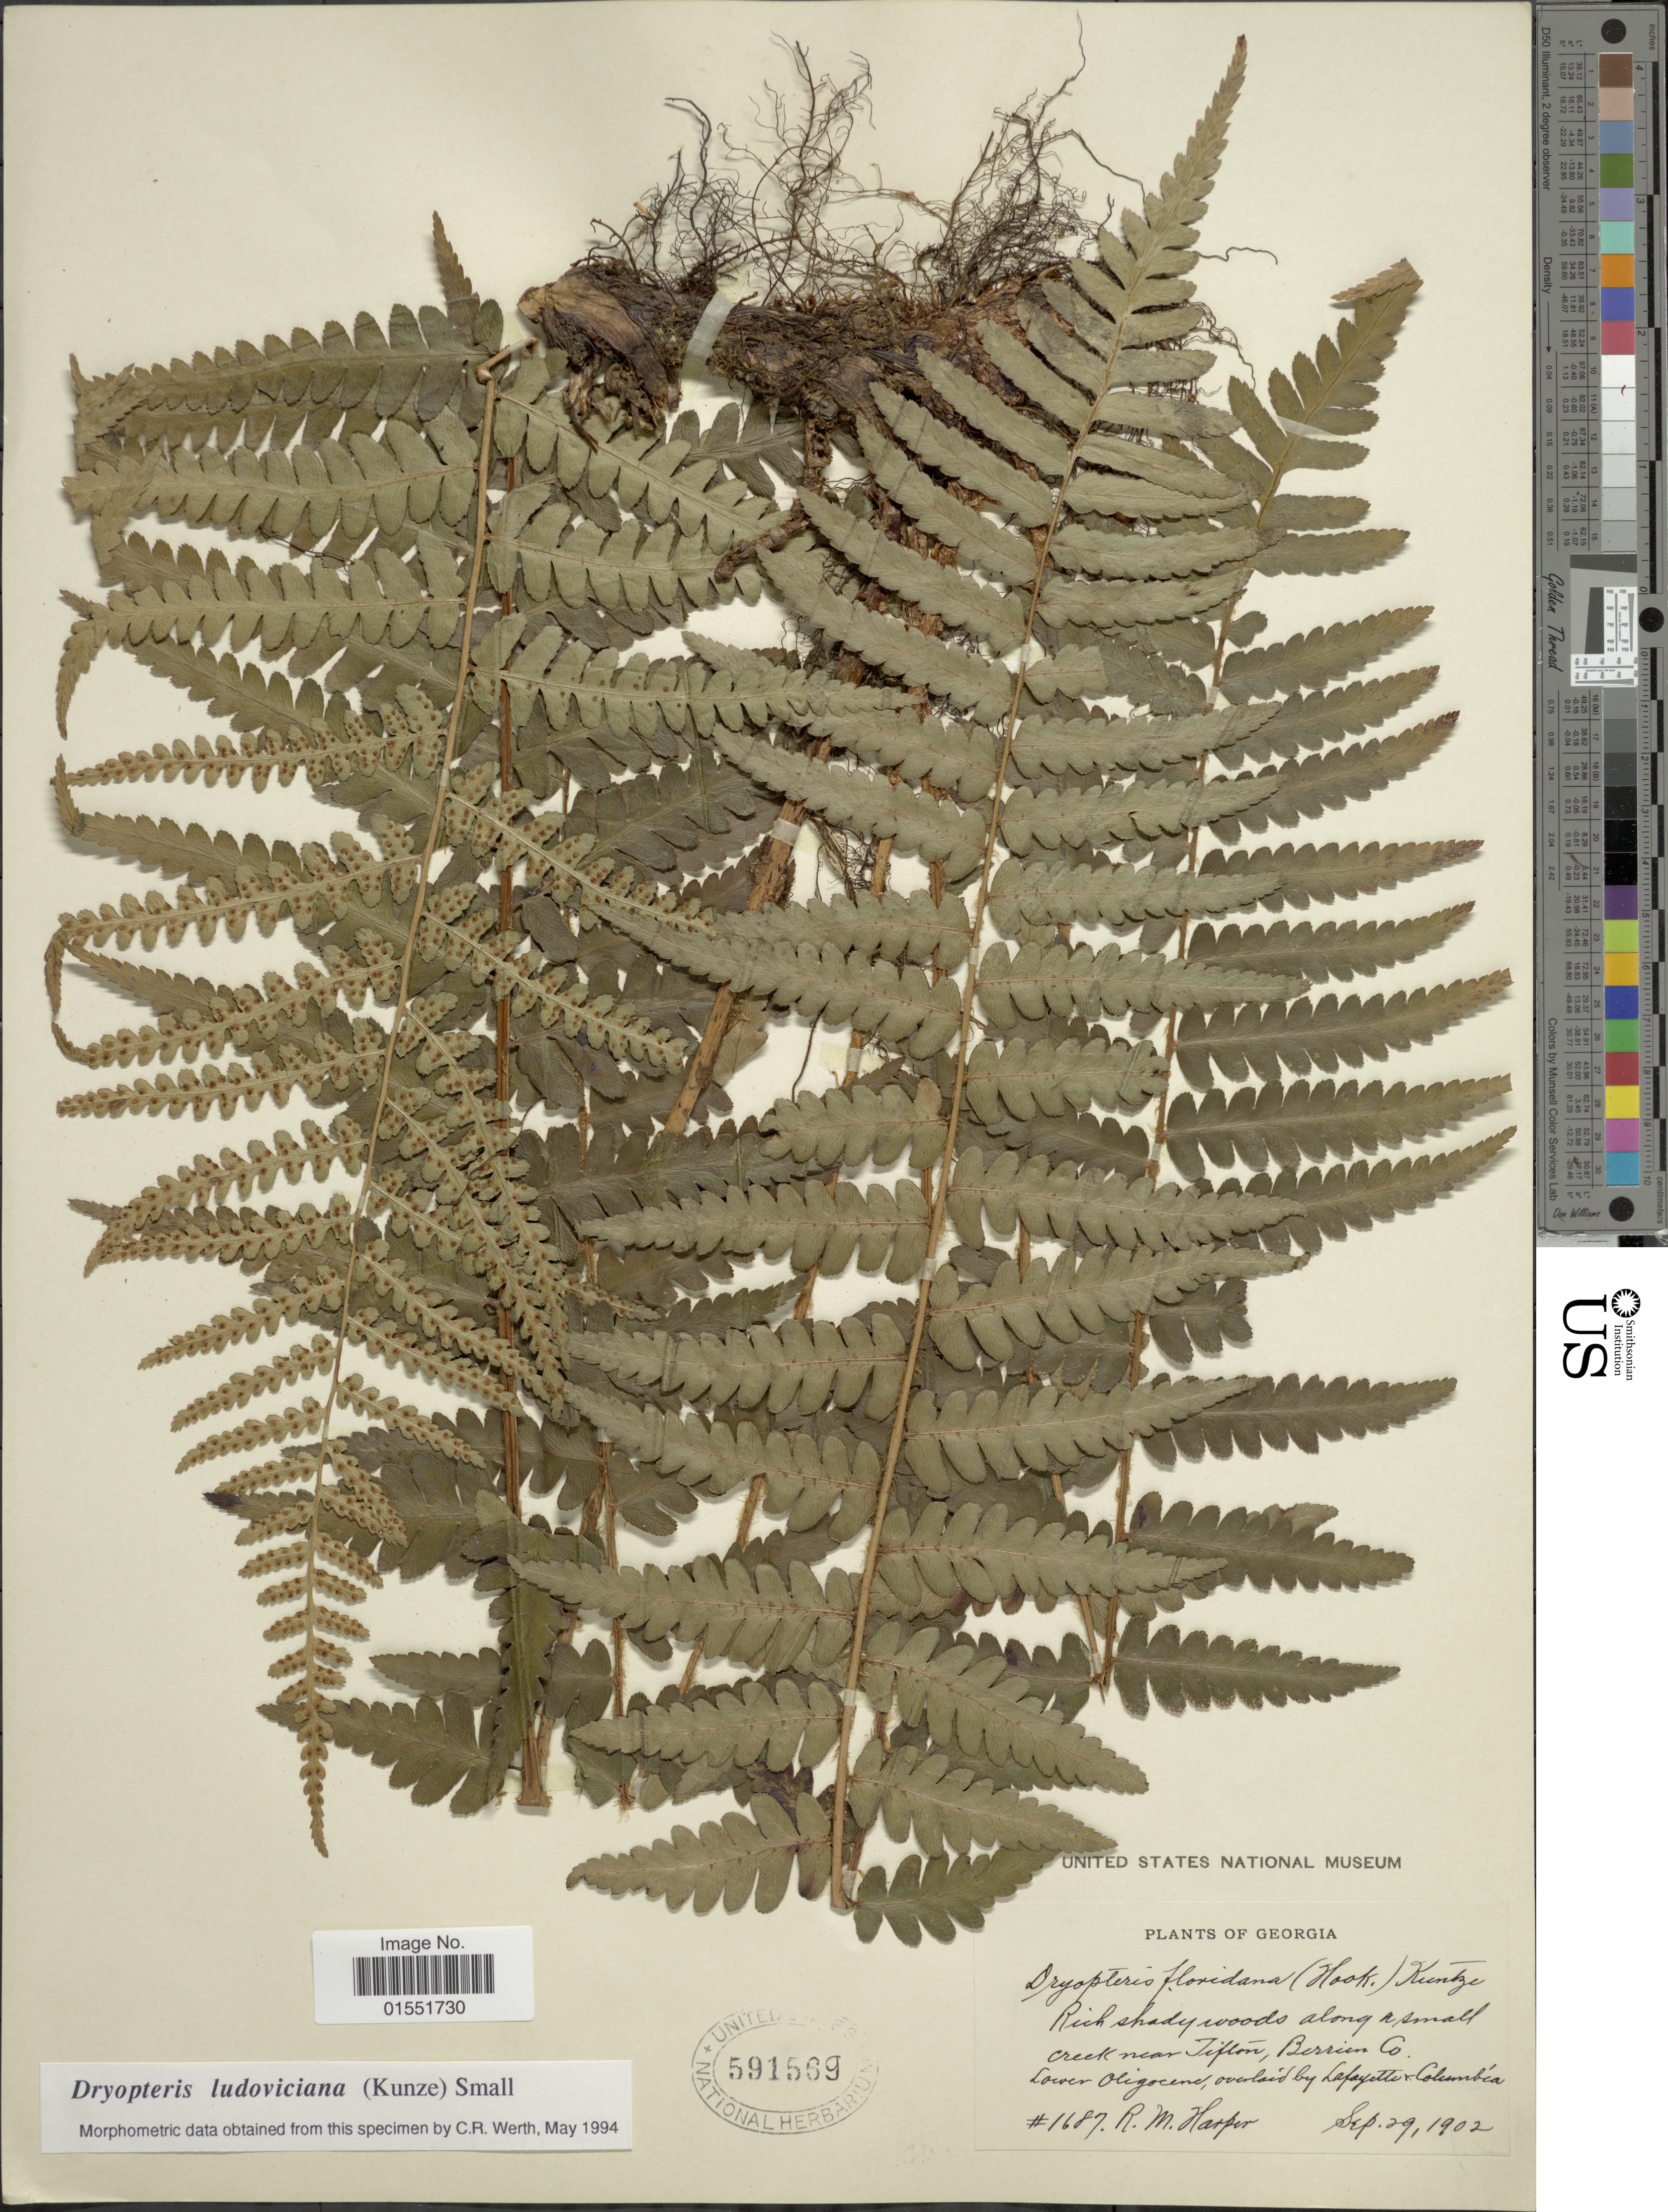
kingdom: Plantae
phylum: Tracheophyta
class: Polypodiopsida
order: Polypodiales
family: Dryopteridaceae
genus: Dryopteris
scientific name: Dryopteris ludoviciana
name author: (Kunze) Small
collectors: R. M. Harper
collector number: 1687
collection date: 1902-09-29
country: United States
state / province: Georgia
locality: Along a small creek near Tifton, Berrien Co.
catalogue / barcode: US 591569